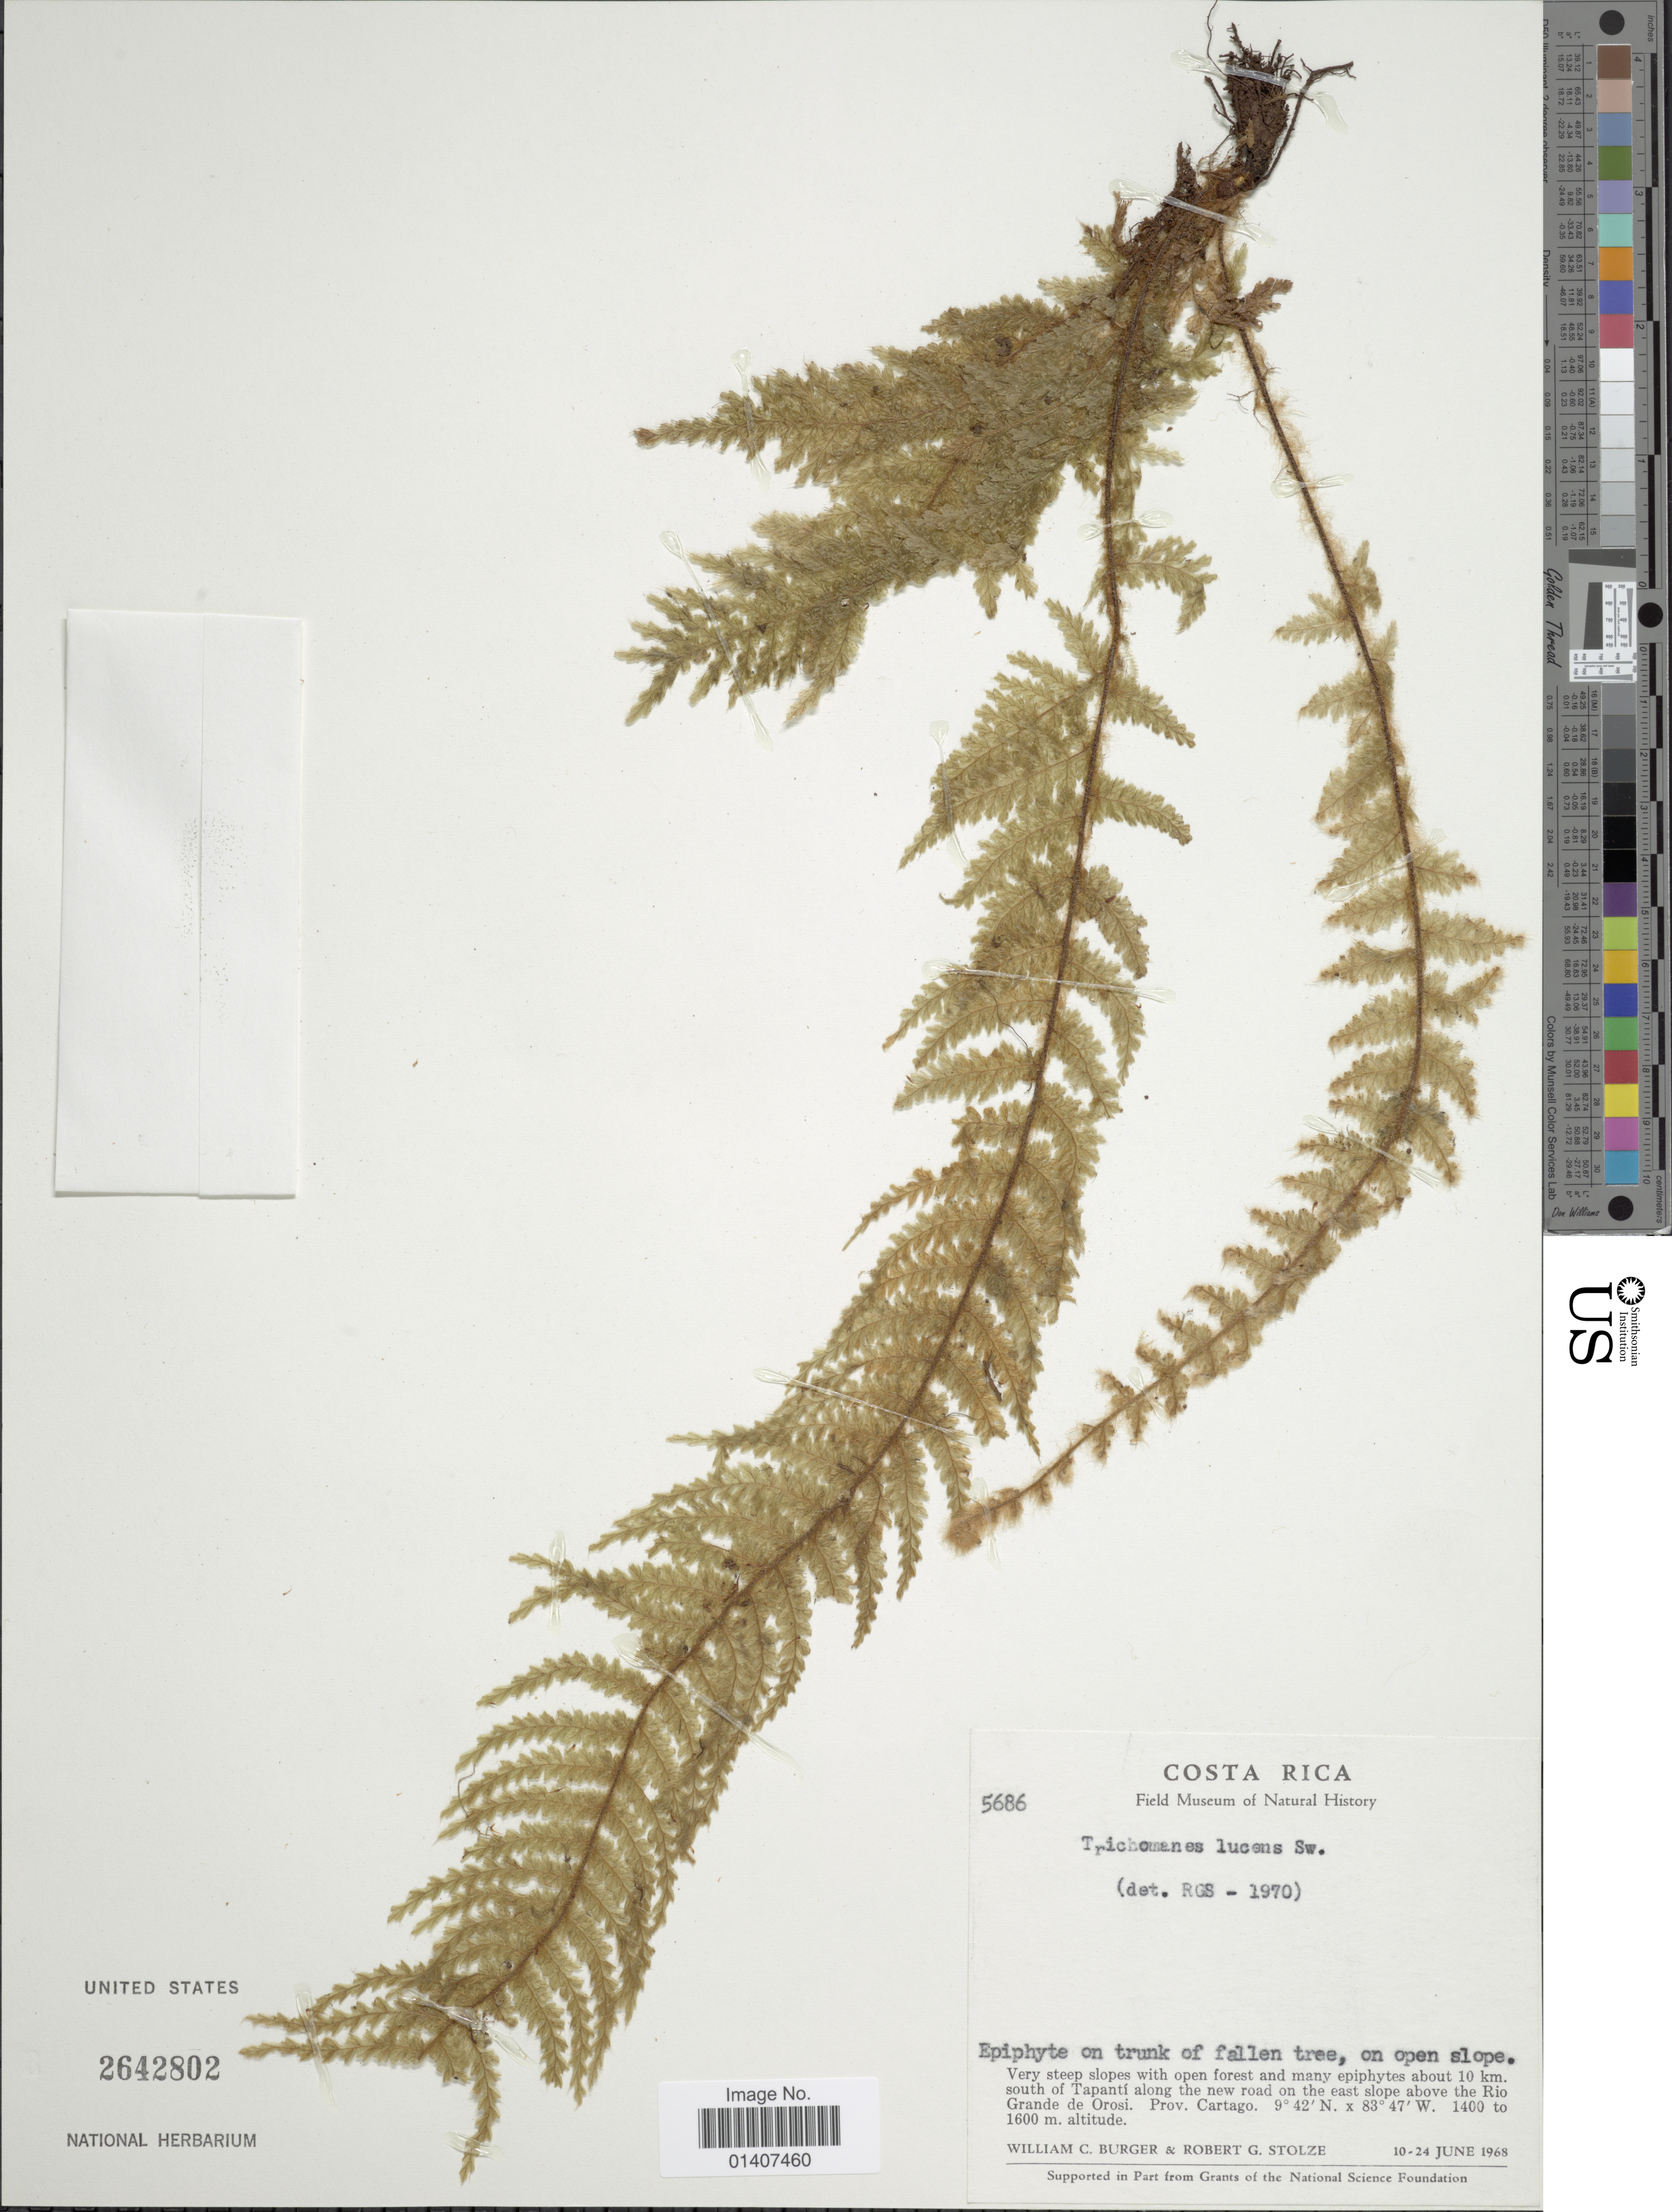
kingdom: Plantae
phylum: Tracheophyta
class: Polypodiopsida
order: Hymenophyllales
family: Hymenophyllaceae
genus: Trichomanes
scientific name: Trichomanes lucens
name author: Sw.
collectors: W. Burger & R. G. Stolze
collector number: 5686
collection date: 1968-06-10/1968-06-24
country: Costa Rica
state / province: Cartago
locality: Very steep slopes with open forest and many epiphytes about 10km south of Tapanto along the new road in the east slope above the Rio Grande de Orosi, Prov. Cartago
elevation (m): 1400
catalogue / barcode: US 2642802